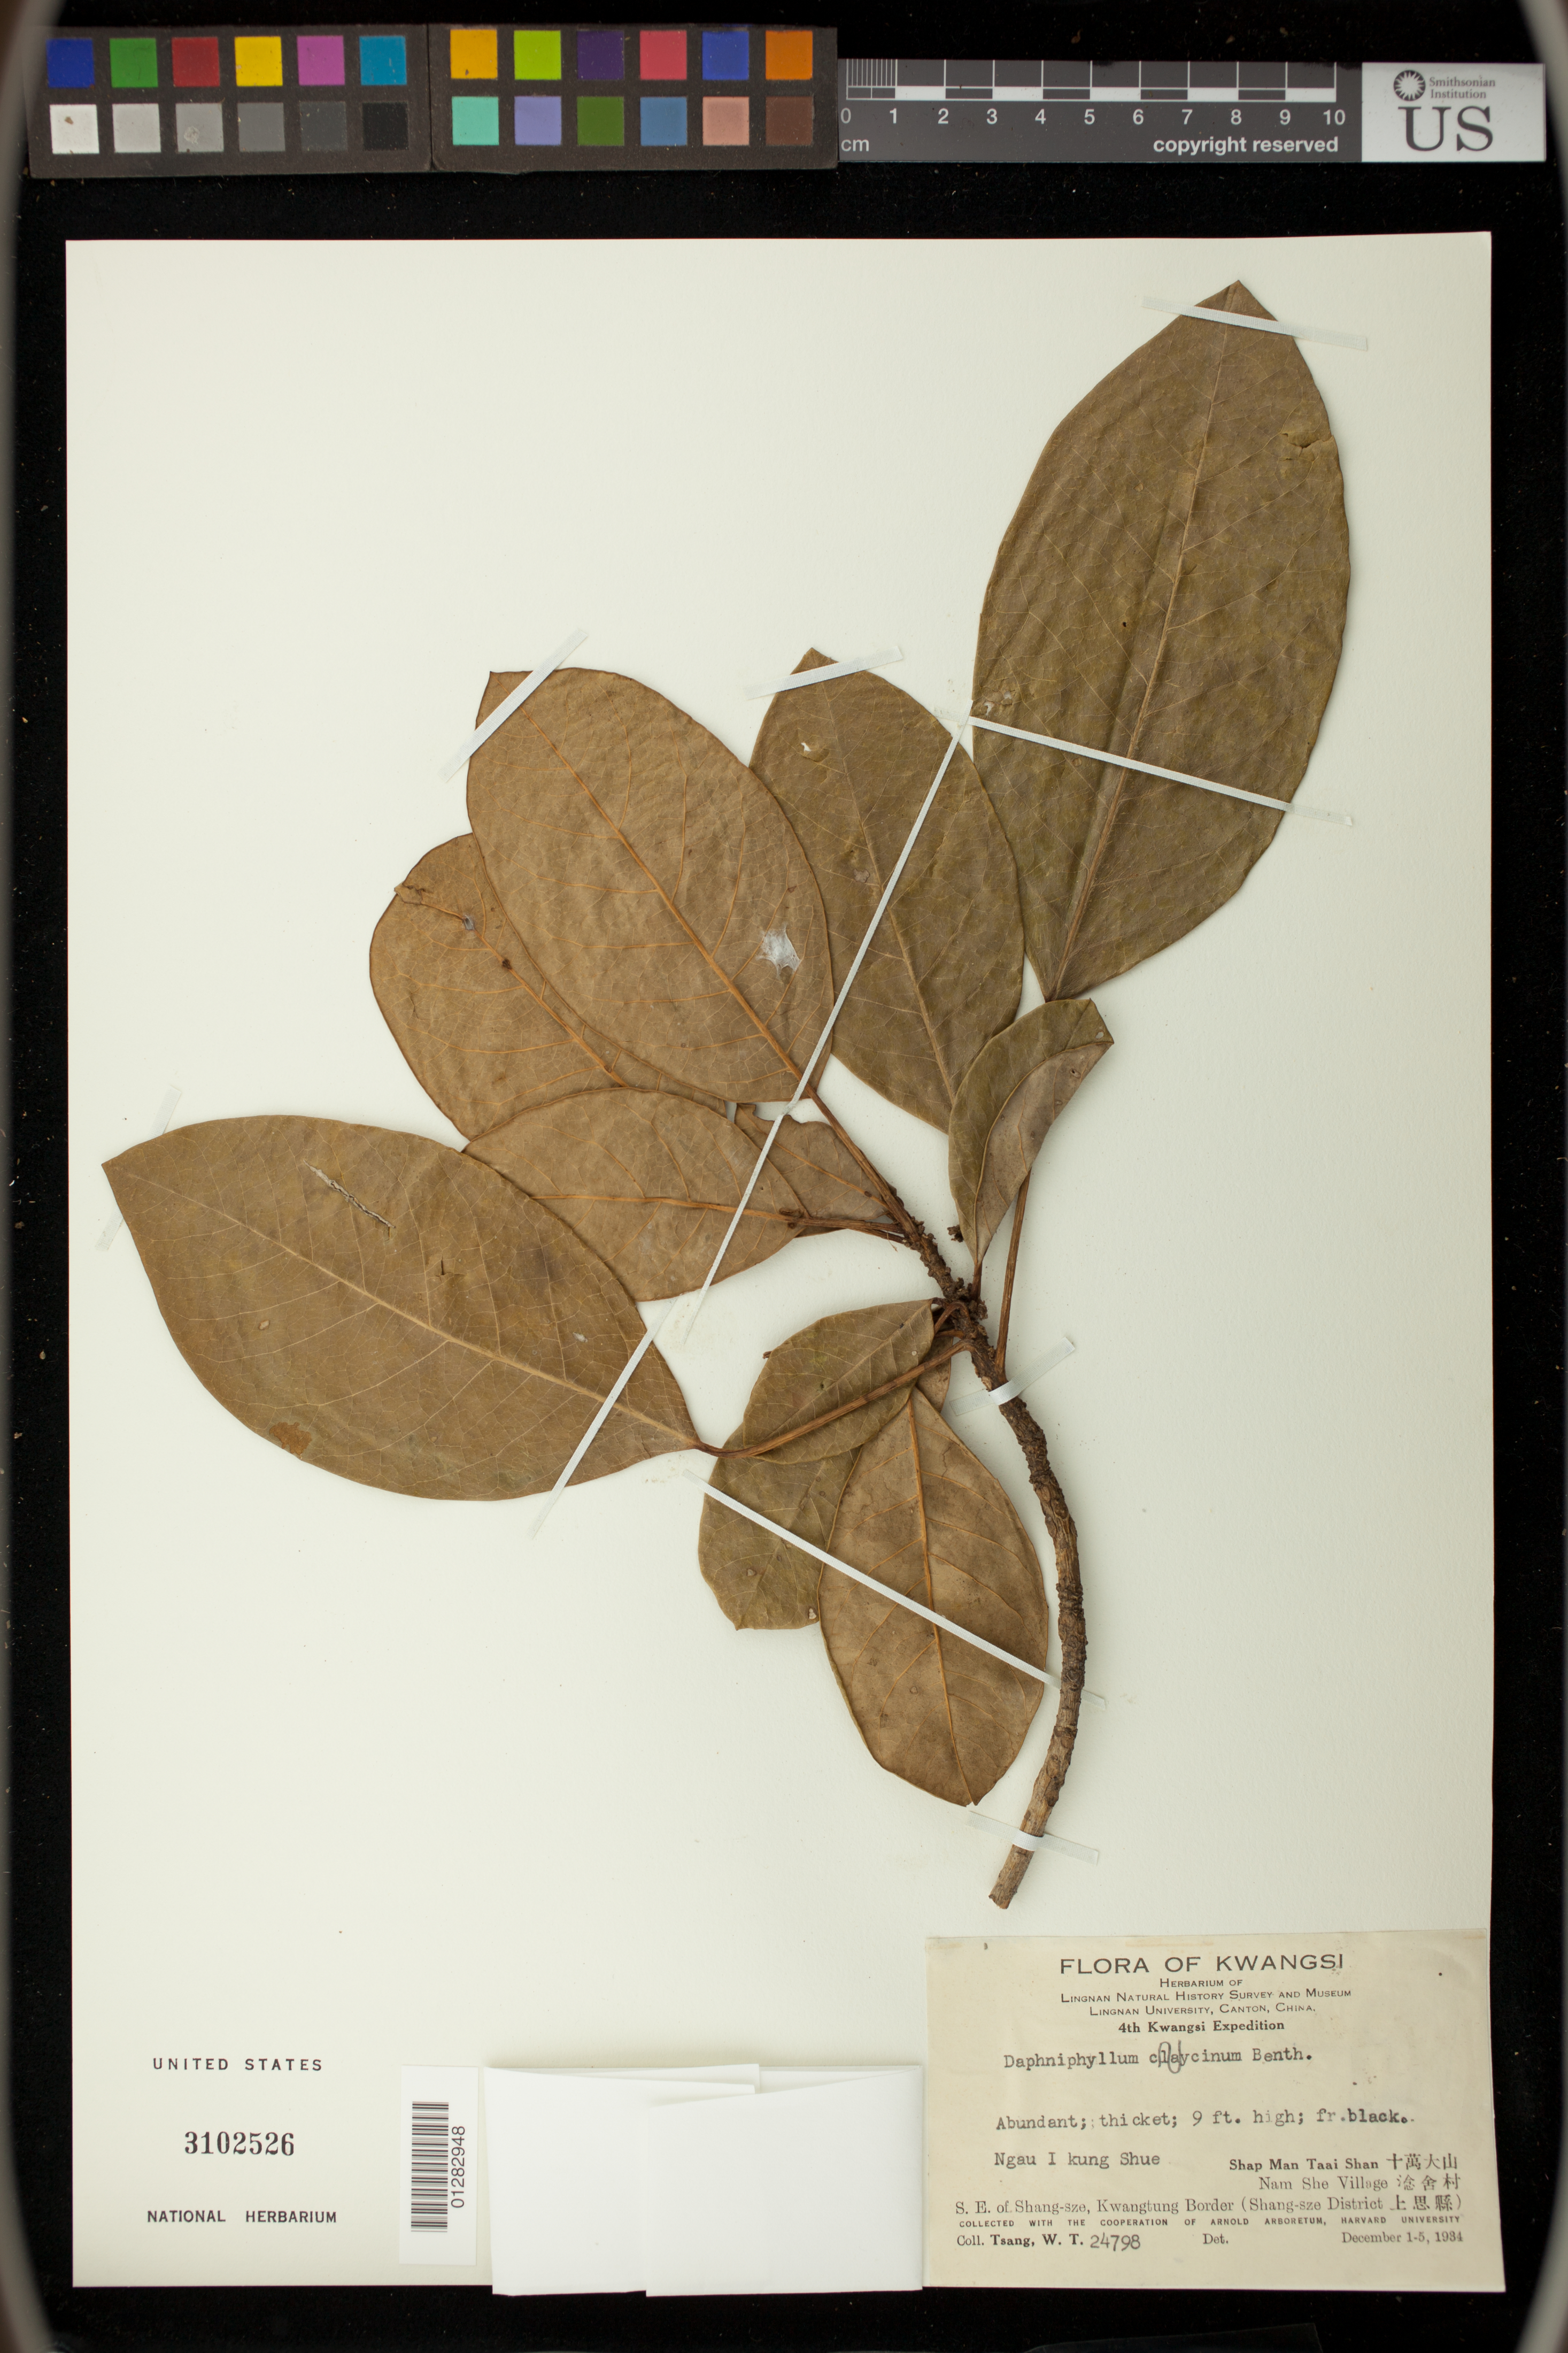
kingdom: Plantae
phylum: Tracheophyta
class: Magnoliopsida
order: Saxifragales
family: Daphniphyllaceae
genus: Daphniphyllum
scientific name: Daphniphyllum calycinum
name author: Benth.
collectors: W. T. Tsang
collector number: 24798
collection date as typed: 01 Dec 1934 to 05 Dec 1934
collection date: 1934-12-01/1934-12-05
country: China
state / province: Guangdong / Shanxi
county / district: Shang-sze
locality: Shap Man Taai Shan, Nan She Village, SE of Shang-sze, Kwangtung Border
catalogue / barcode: US 3102526